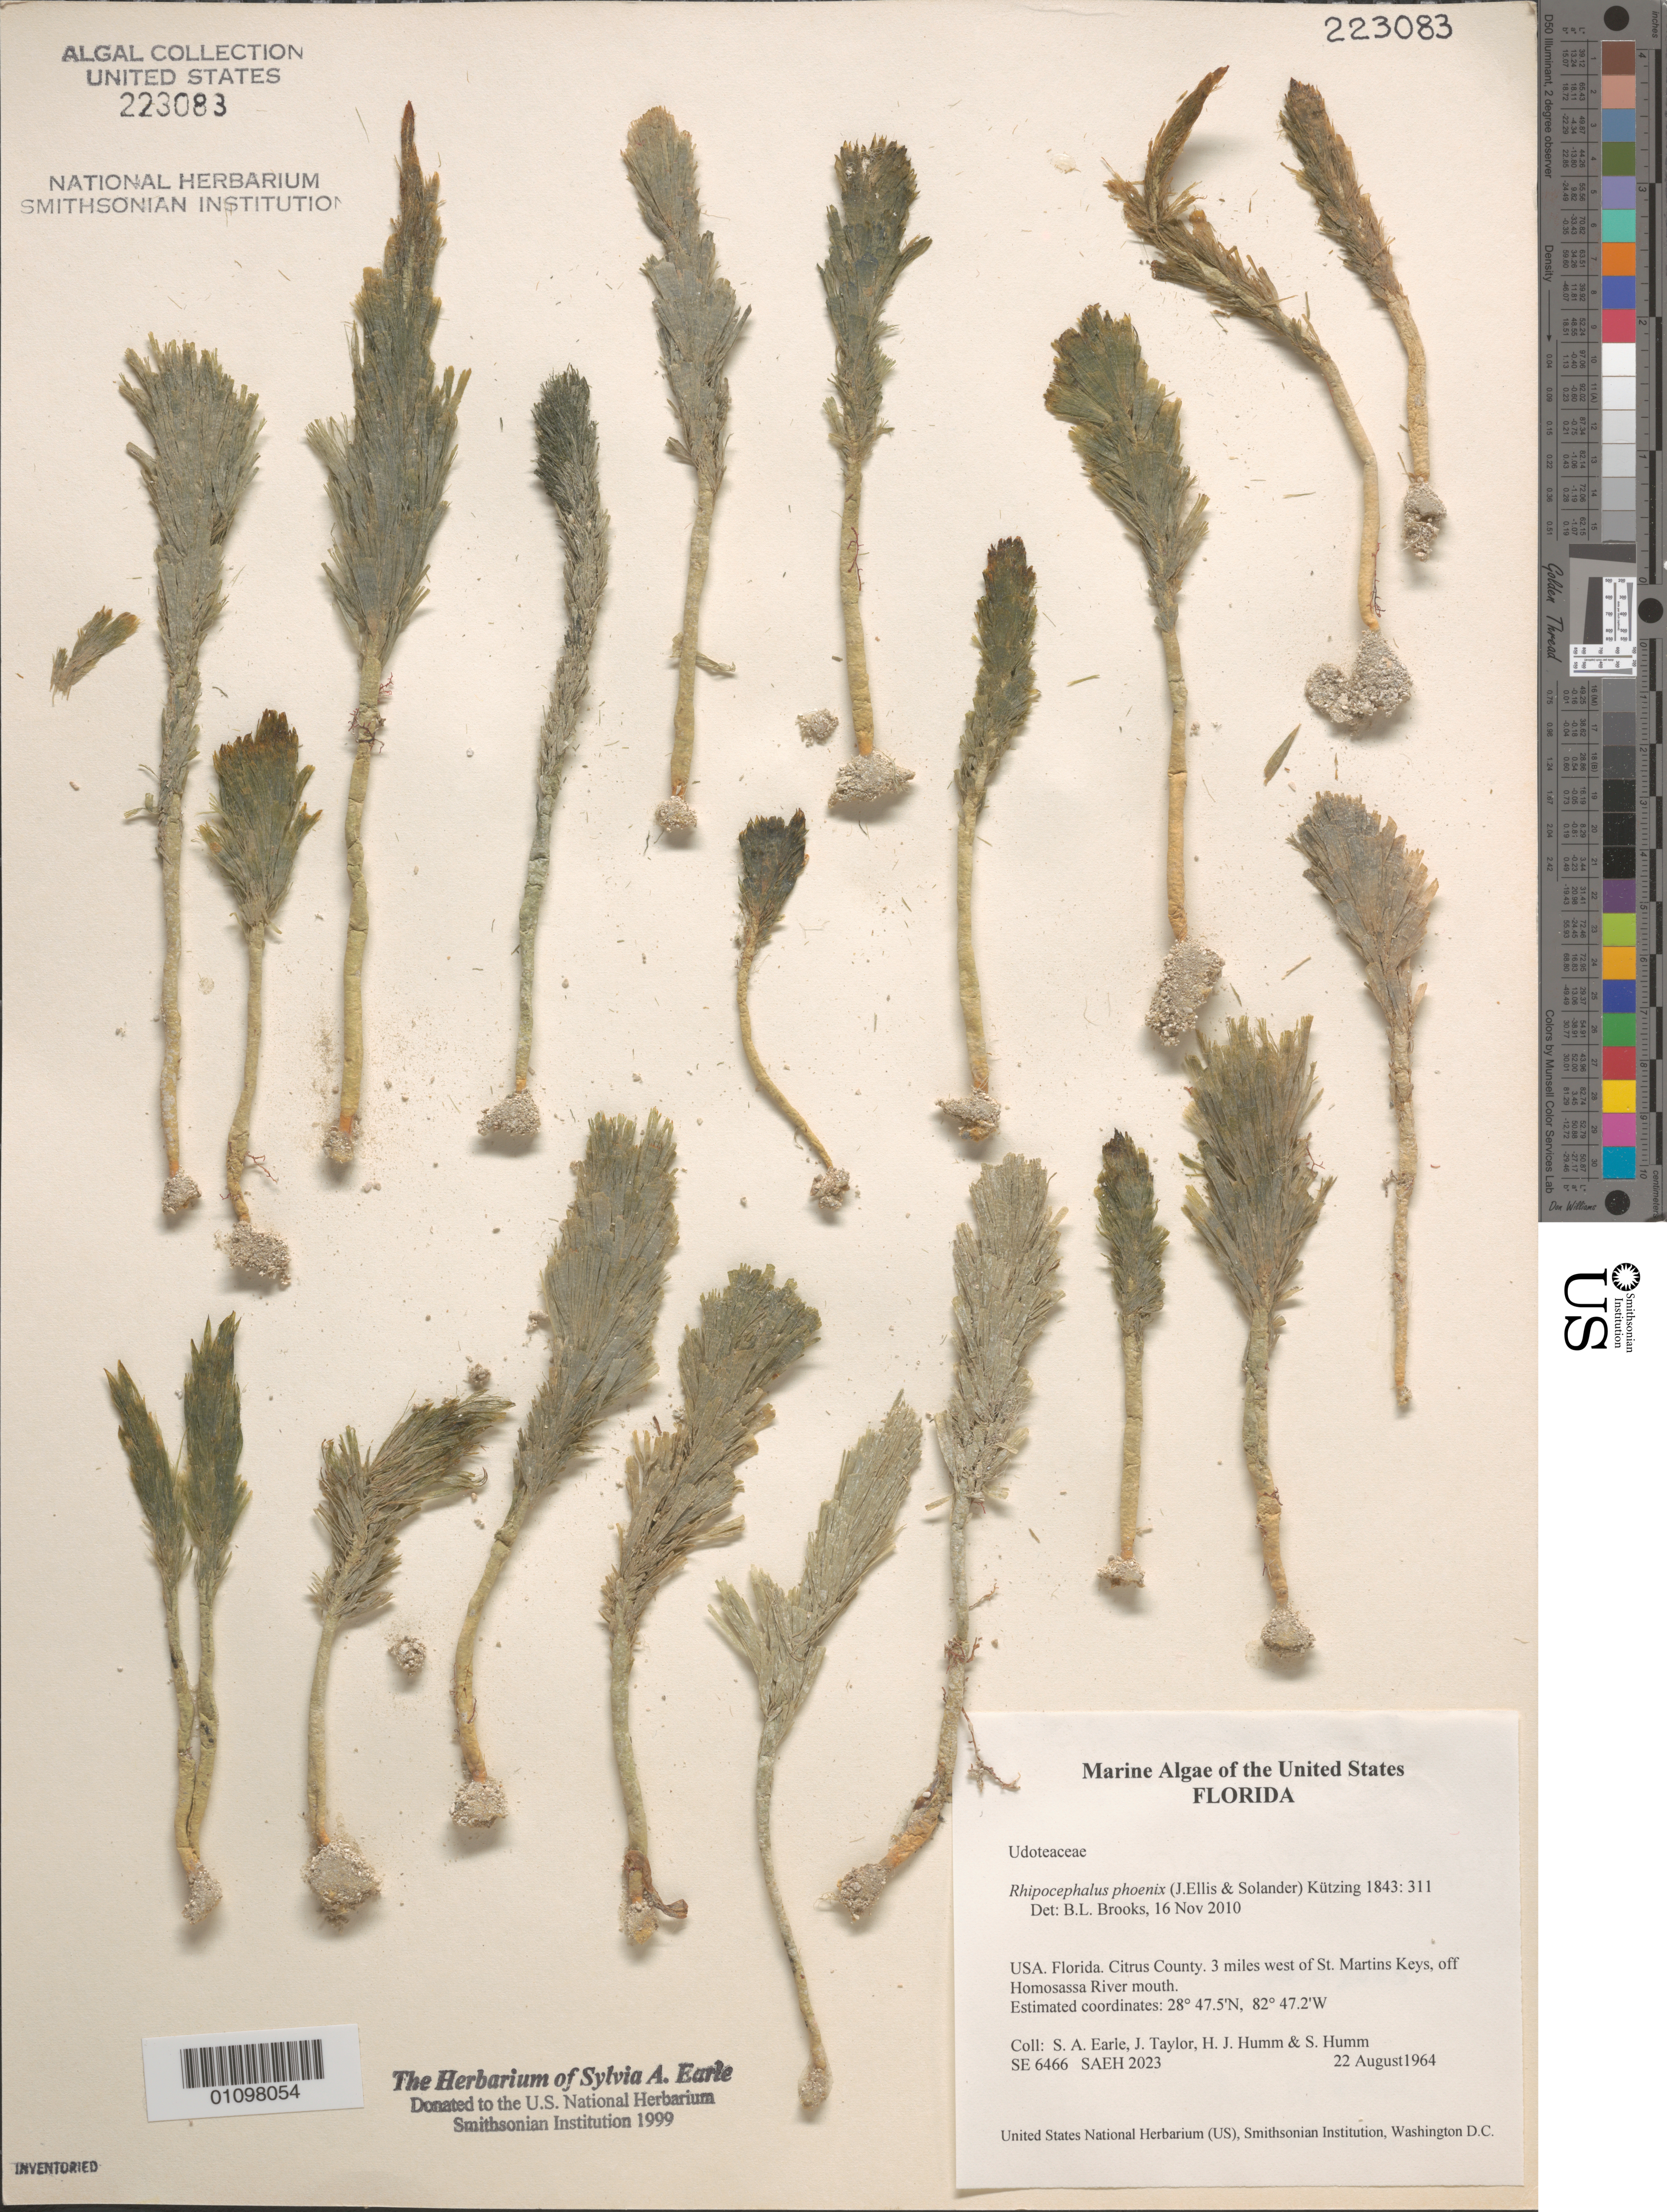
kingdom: Plantae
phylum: Chlorophyta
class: Ulvophyceae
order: Bryopsidales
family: Udoteaceae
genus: Rhipocephalus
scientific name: Rhipocephalus phoenix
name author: (J. Ellis & Sol.) Kütz.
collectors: S. A. Earle, J. Taylor, H. J. Humm & S. Humm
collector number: SE6466/SAEH2023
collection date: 1964-08-22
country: United States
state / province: Florida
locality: Citrus County. 3 miles west of St. Martins Keys, off Homosassa River mouth.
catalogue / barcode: US 223083